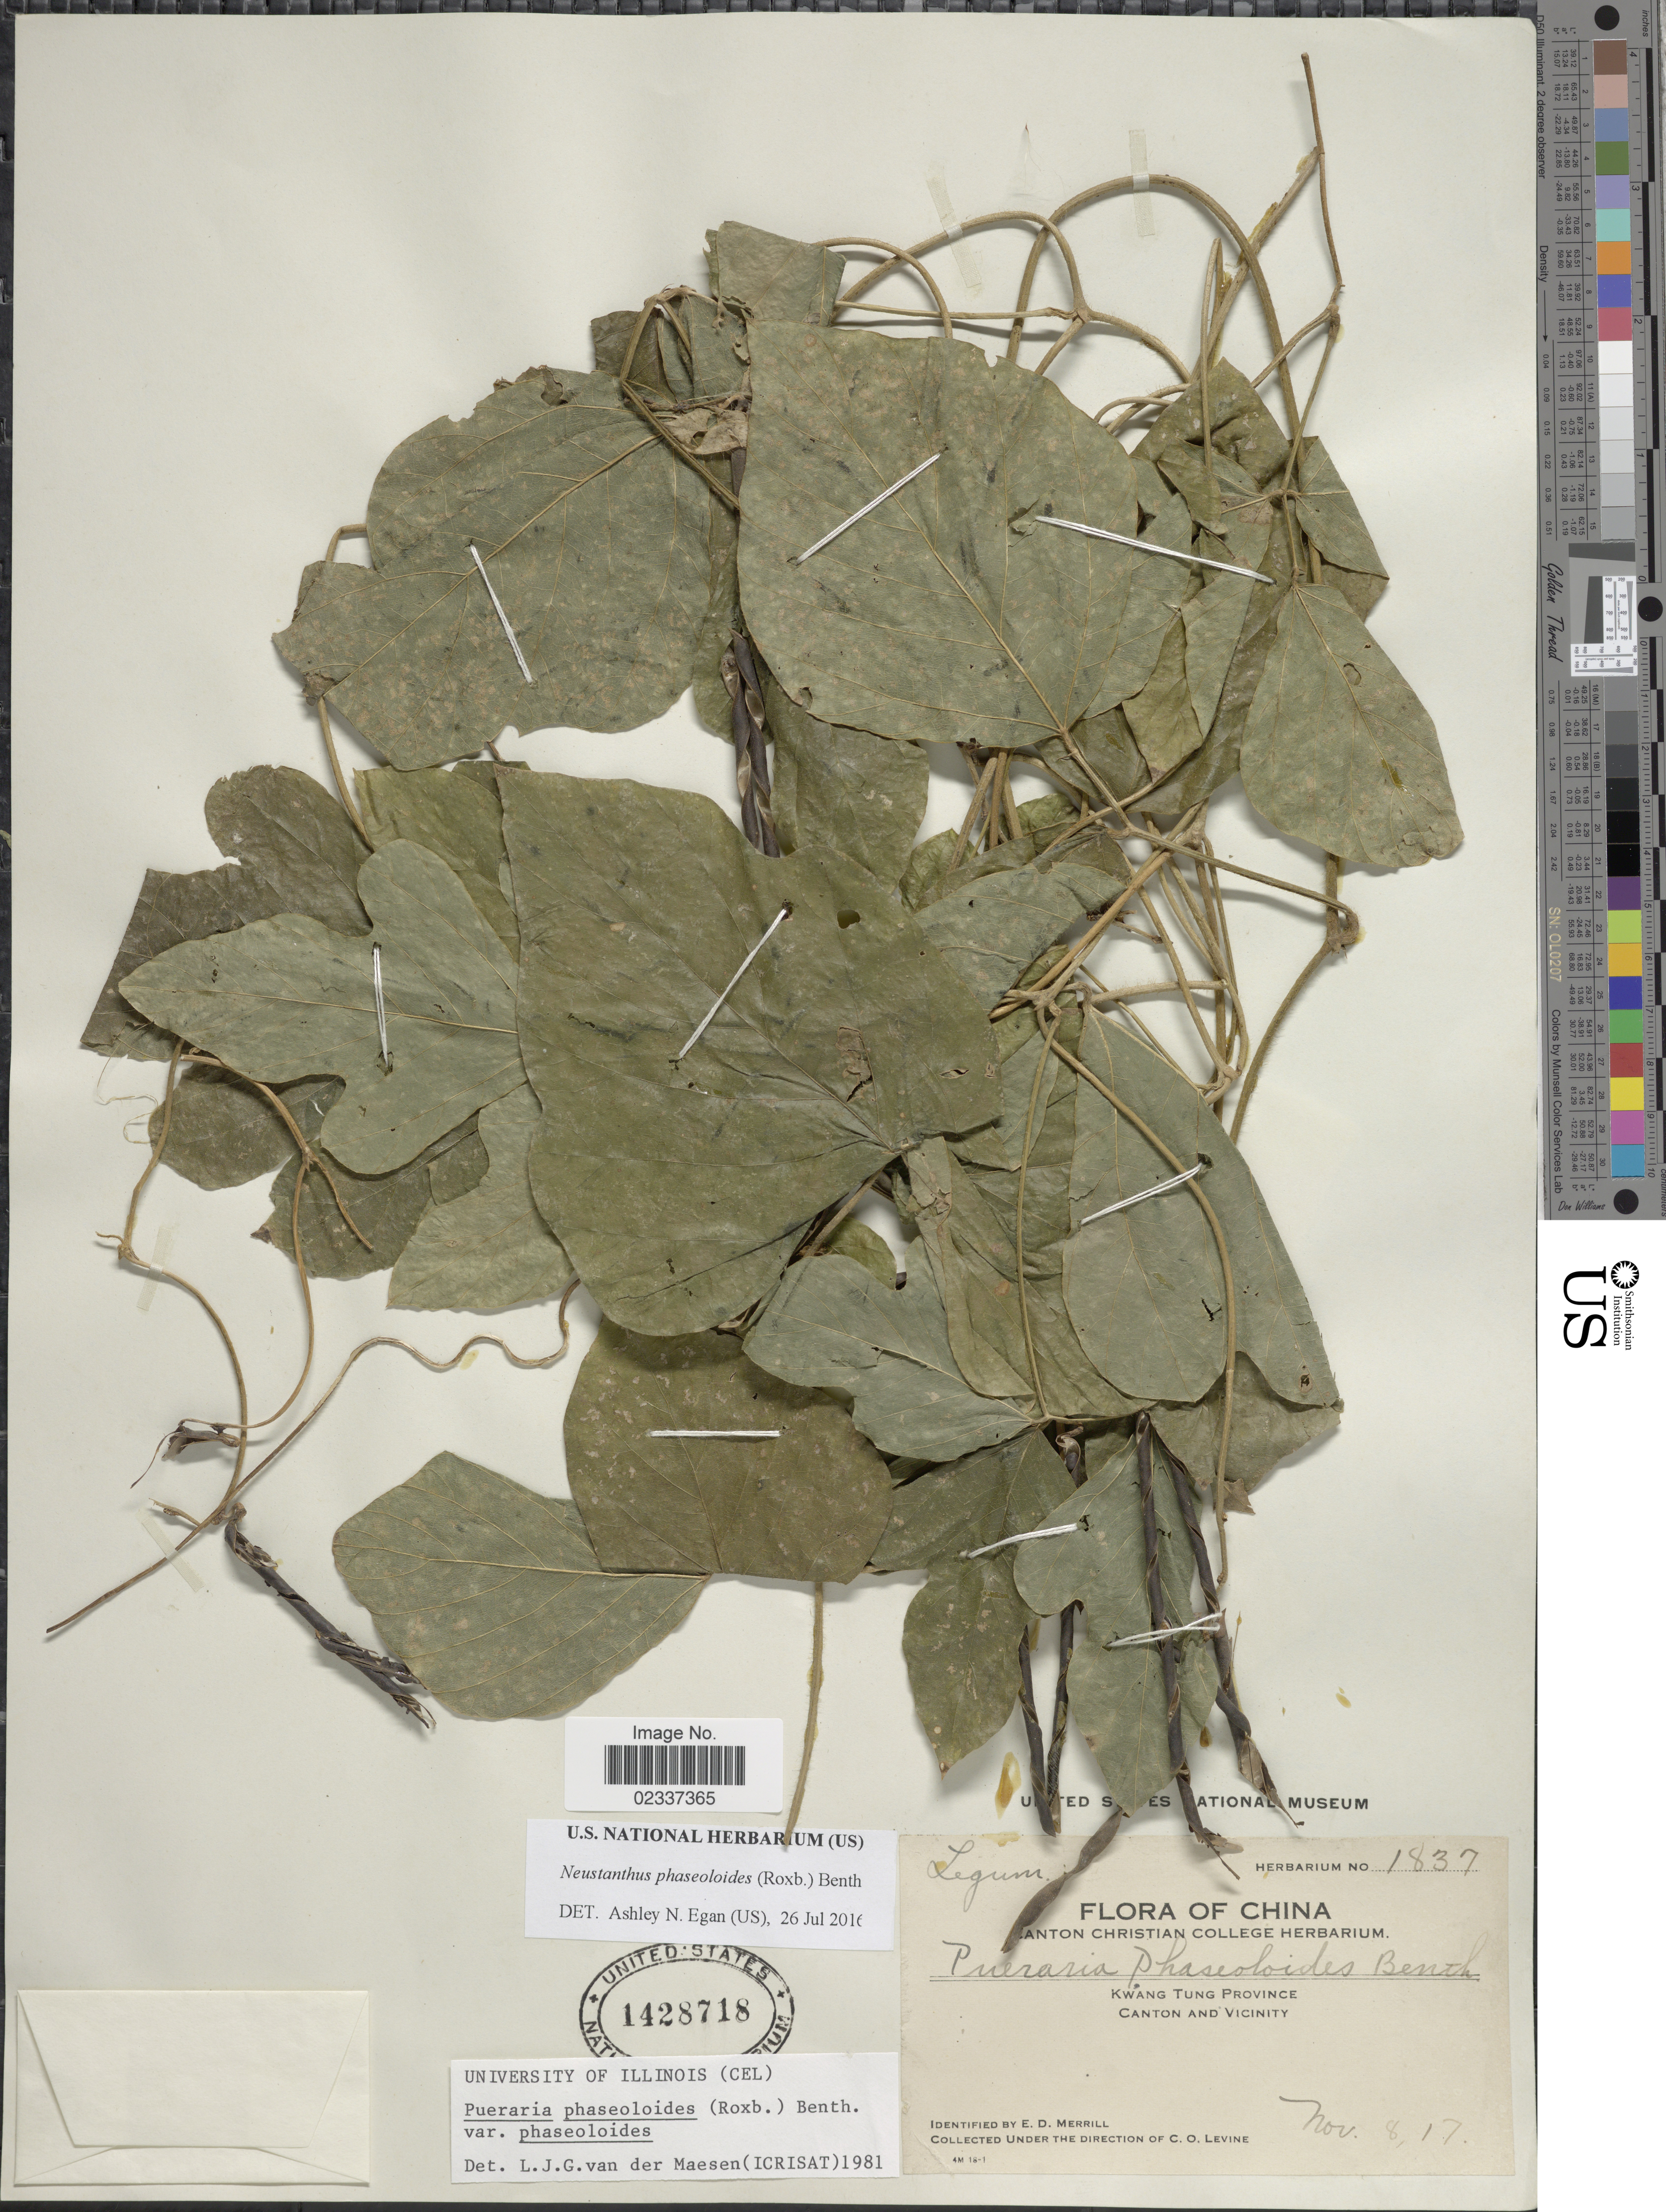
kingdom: Plantae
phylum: Tracheophyta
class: Magnoliopsida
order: Fabales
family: Fabaceae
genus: Neustanthus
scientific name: Neustanthus phaseoloides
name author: (Roxb.) Benth.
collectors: C. O. Levine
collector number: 1837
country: China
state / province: Guangdong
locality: Kwang Tung Province, Canton and Vicinity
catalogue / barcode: US 1428718